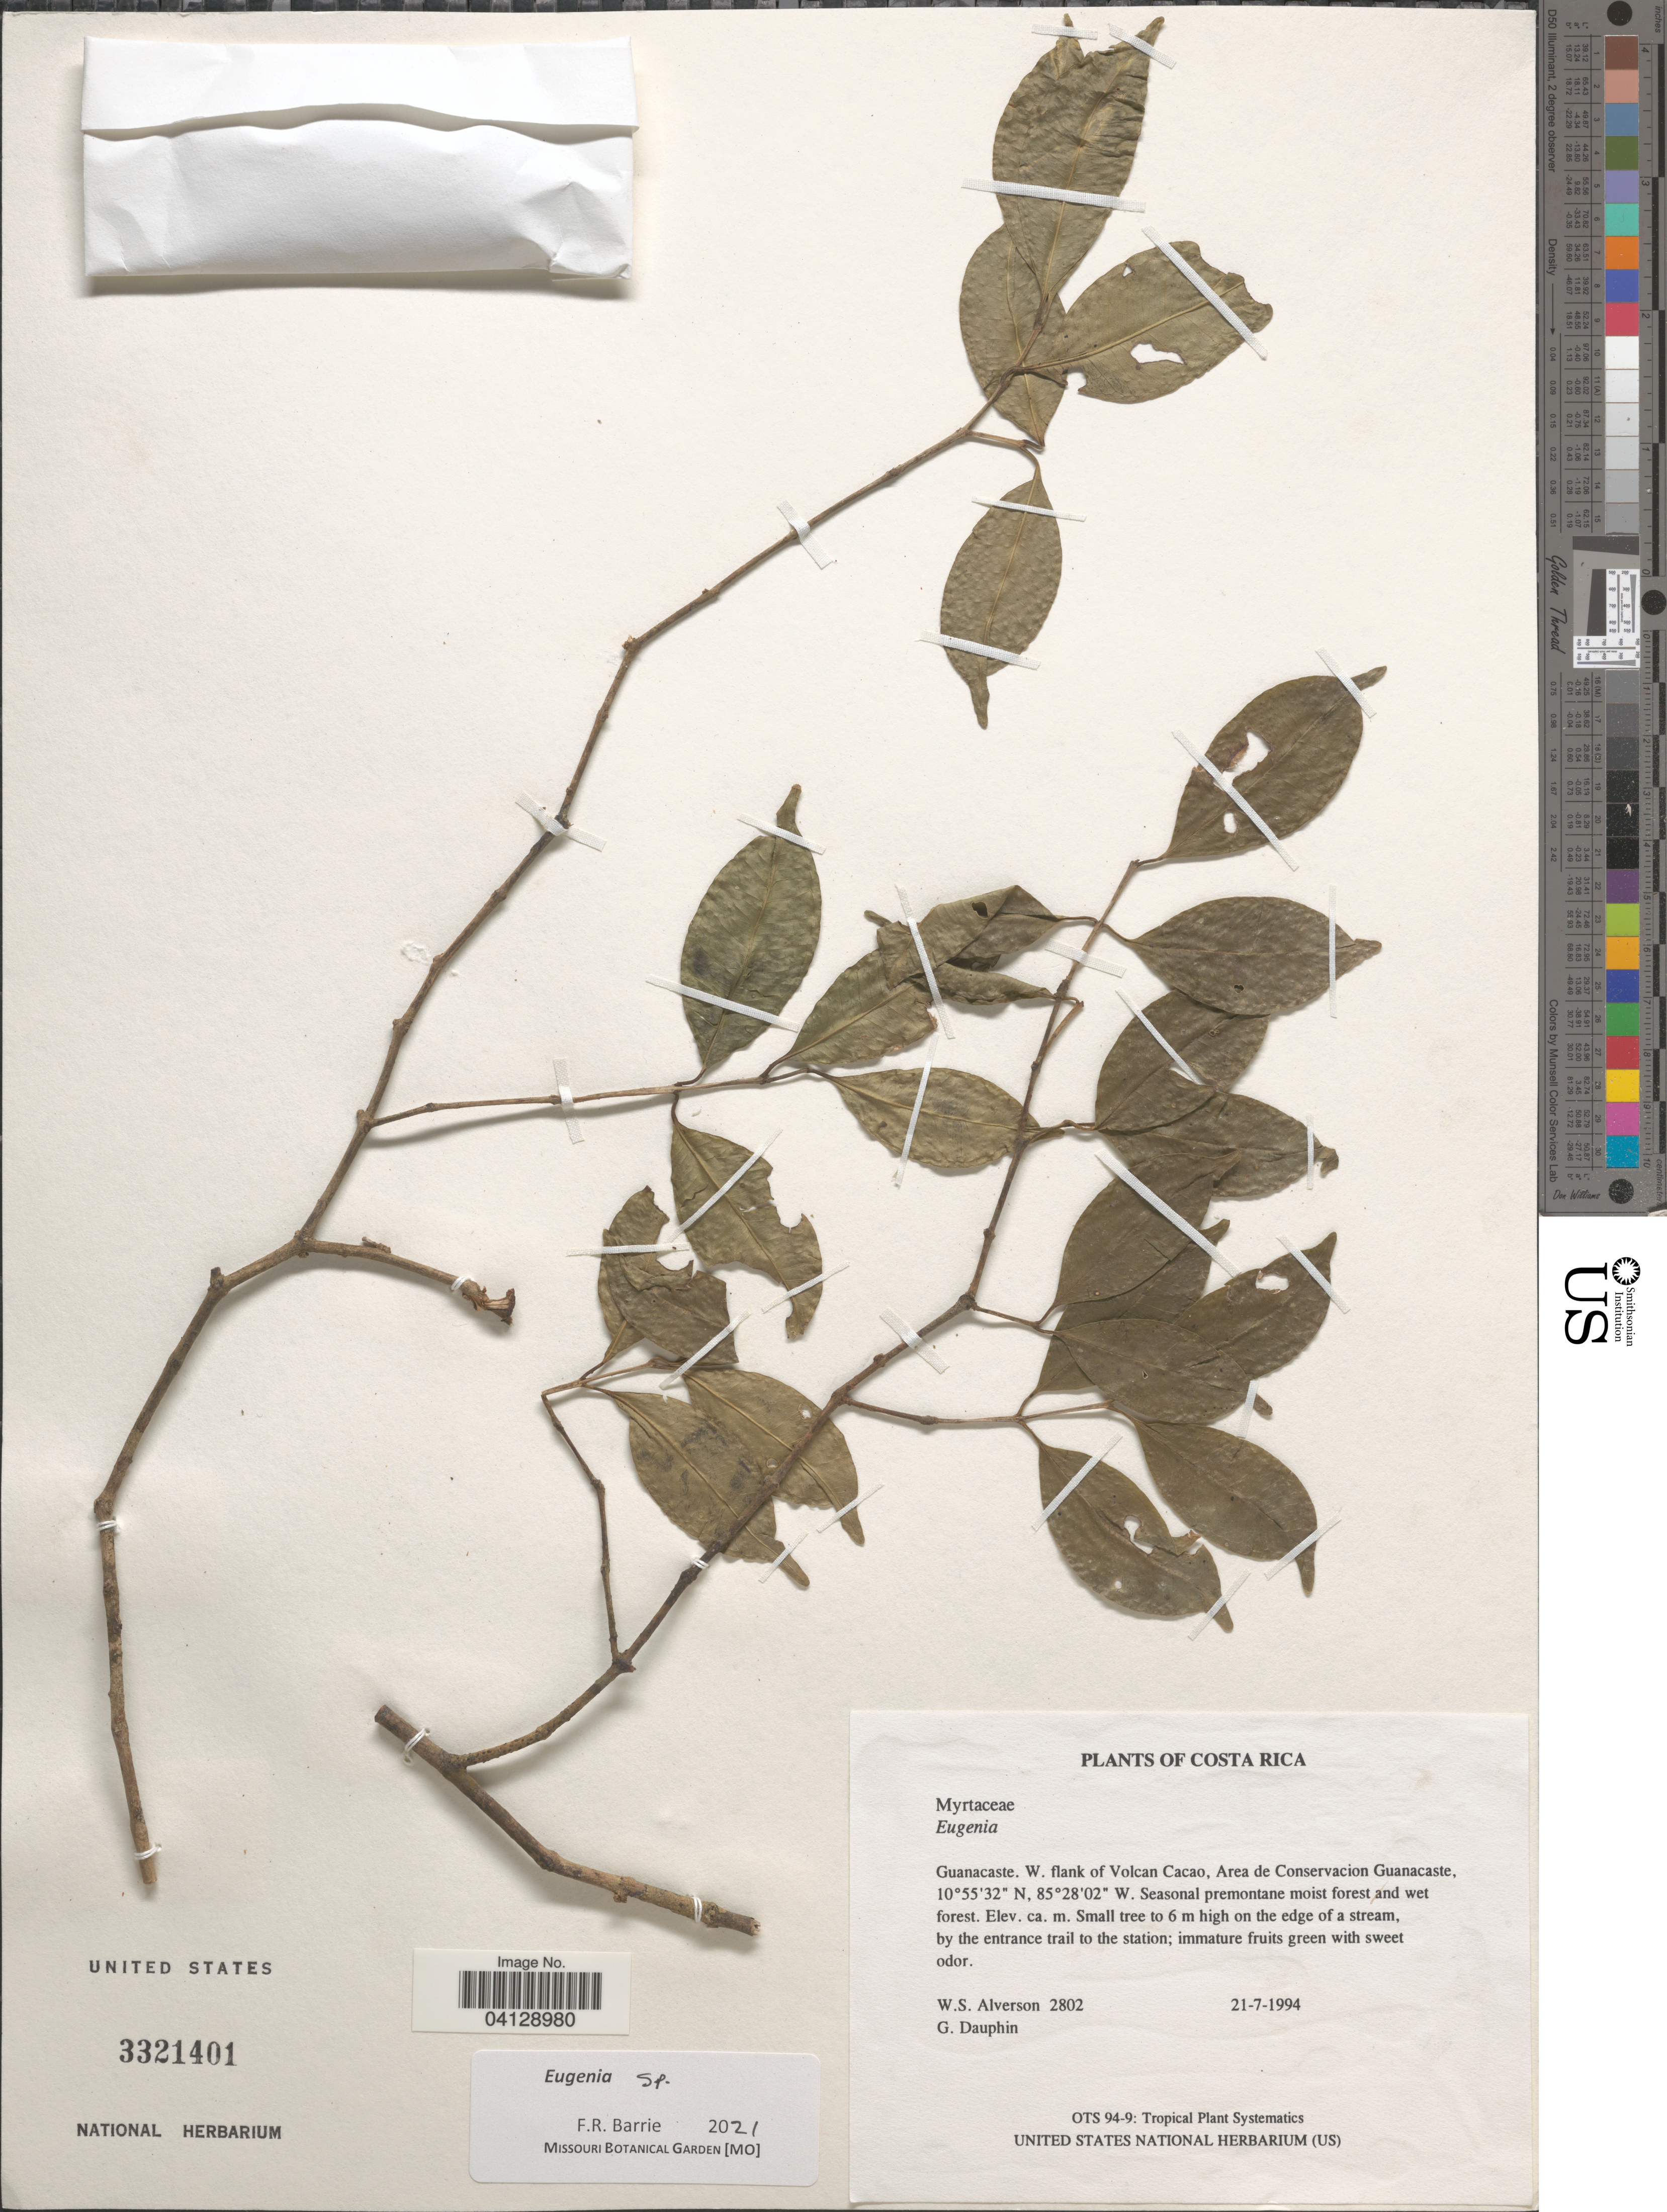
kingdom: Plantae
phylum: Tracheophyta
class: Magnoliopsida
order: Myrtales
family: Myrtaceae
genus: Eugenia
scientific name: Eugenia sp.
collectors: W. S. Alverson & G. Dauphin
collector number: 2802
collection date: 1994-07-21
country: Costa Rica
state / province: Guanacaste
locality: W. flank of Volcan Cacao, Area de Conservacion Guanacaste.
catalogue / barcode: US 3321401